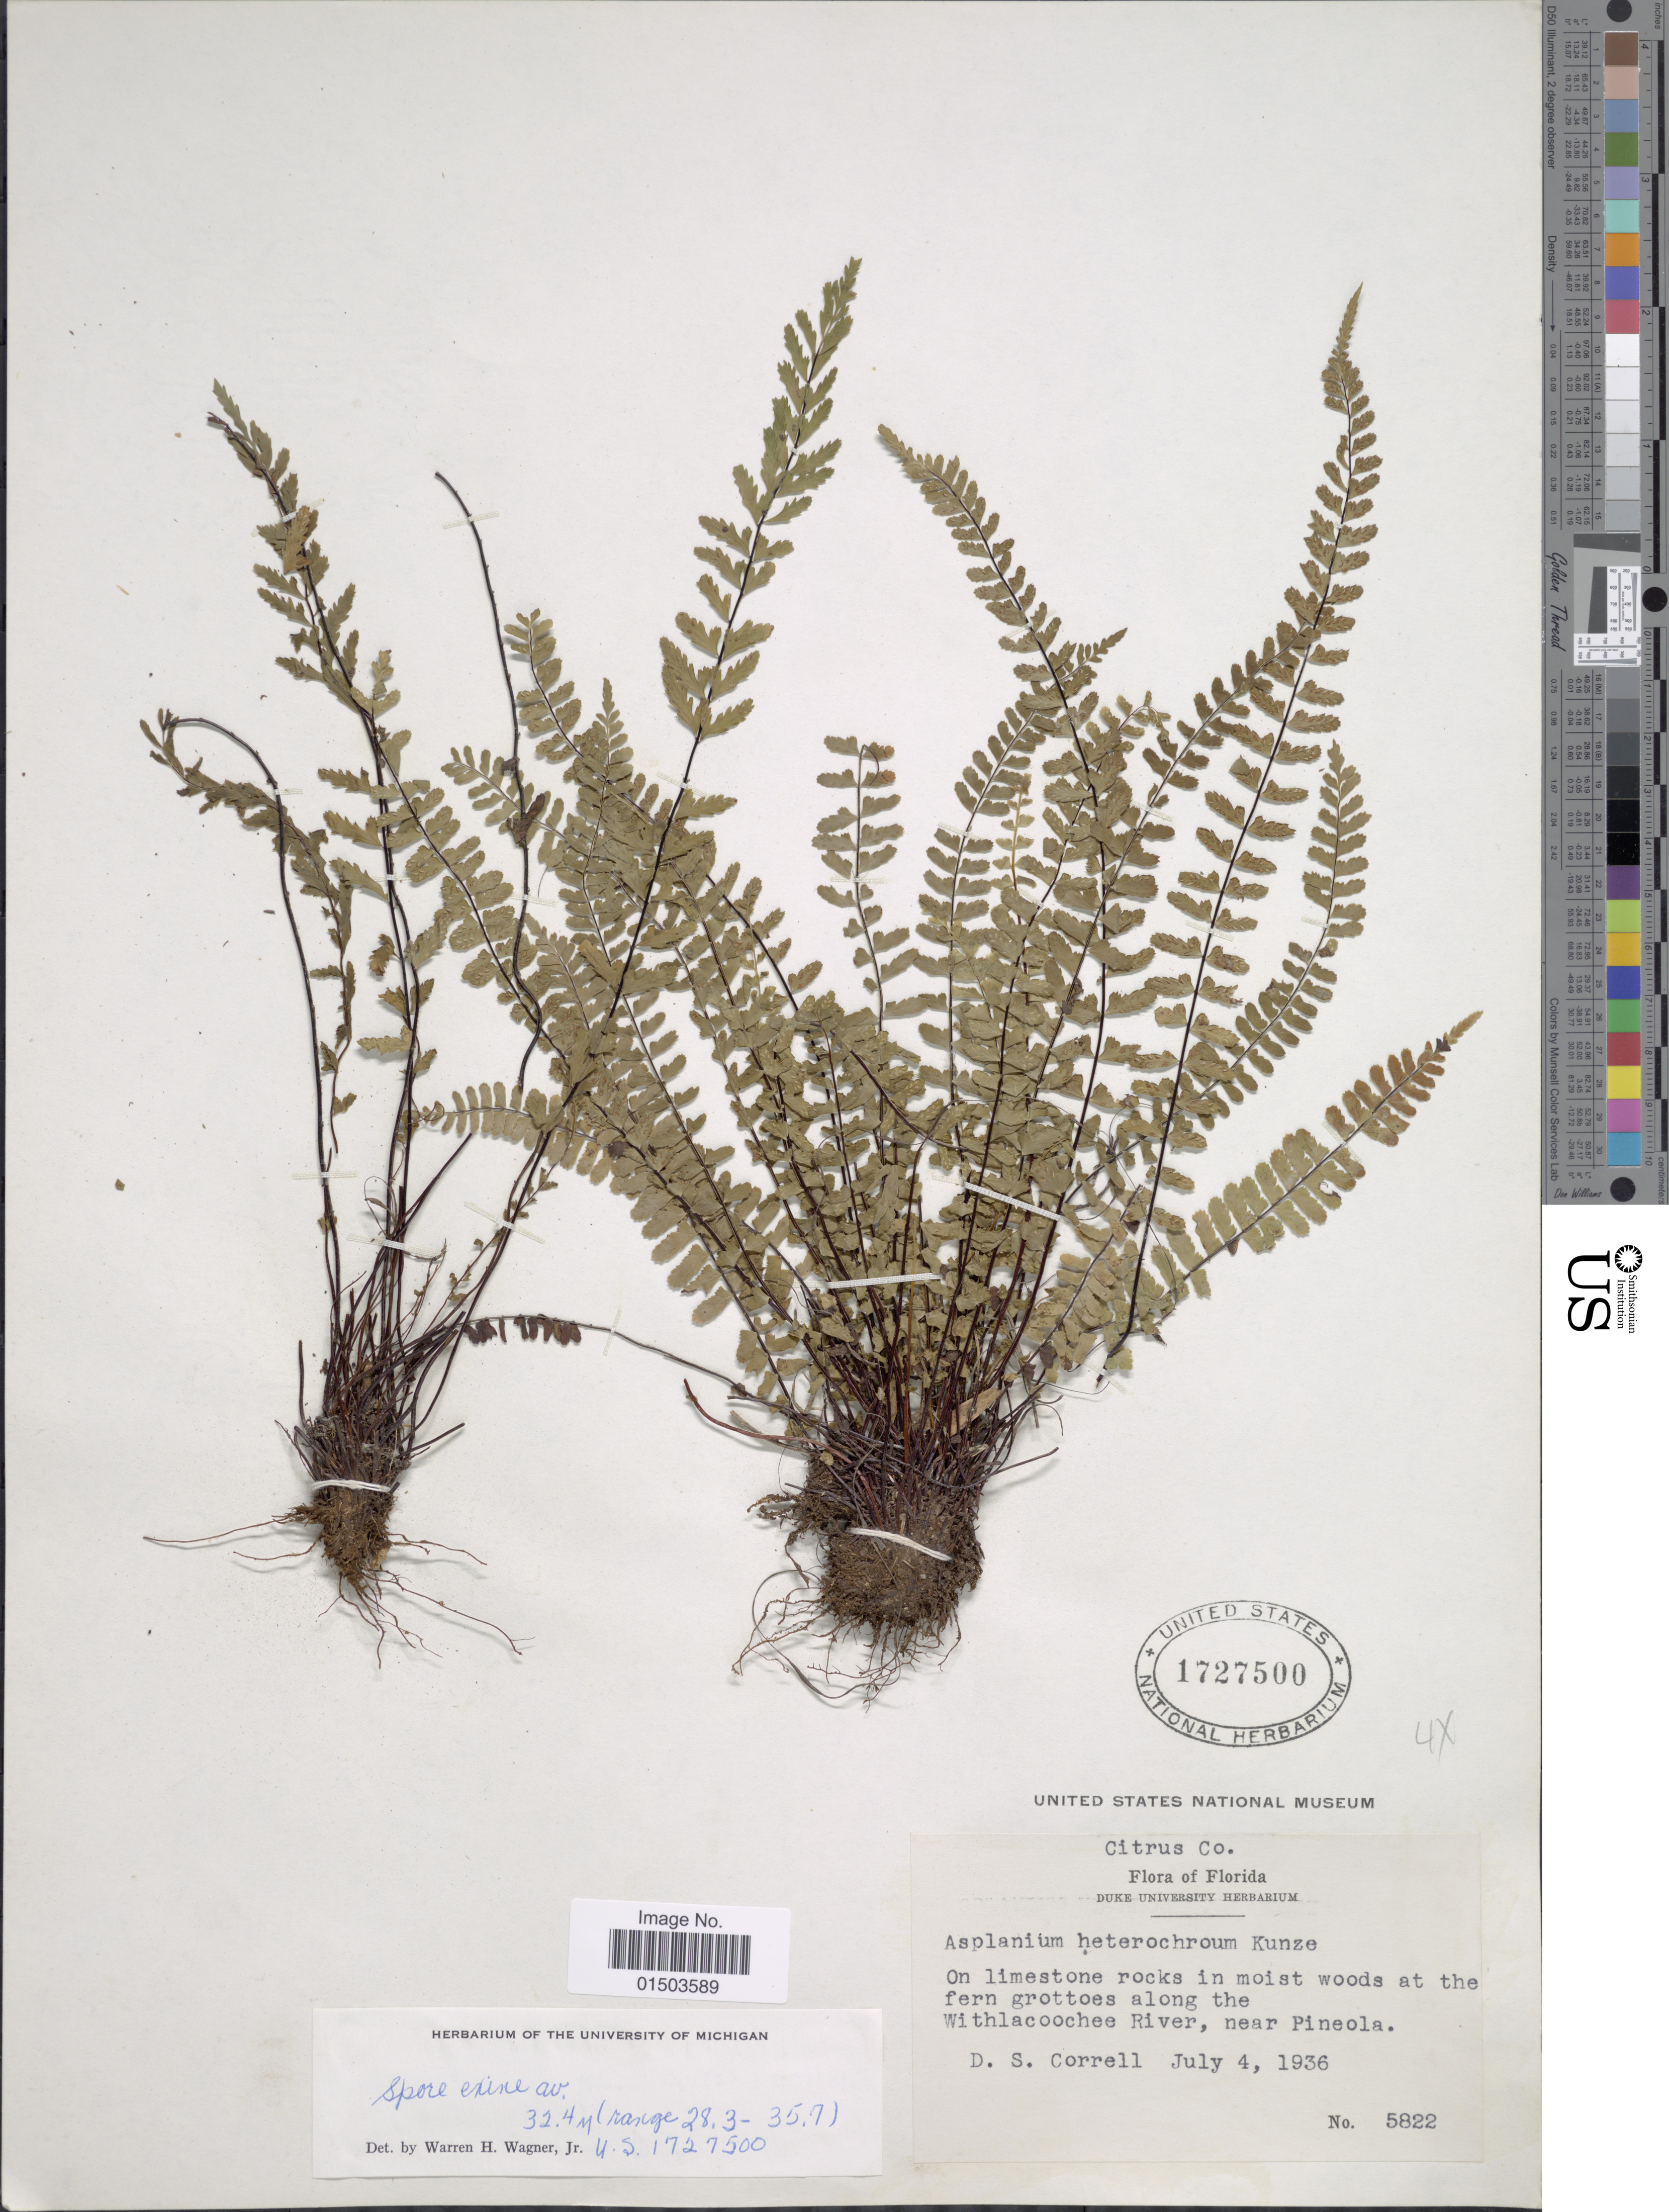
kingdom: Plantae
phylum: Tracheophyta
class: Polypodiopsida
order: Polypodiales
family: Aspleniaceae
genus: Asplenium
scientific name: Asplenium heterochroum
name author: Kunze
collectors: D. S. Correll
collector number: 5822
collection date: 1936-07-04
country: United States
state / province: Florida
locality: Florida, Moist woods at the fern grottoes along the Withlacoochee River, near Pineola. Citrus Co.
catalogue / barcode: US 1727500